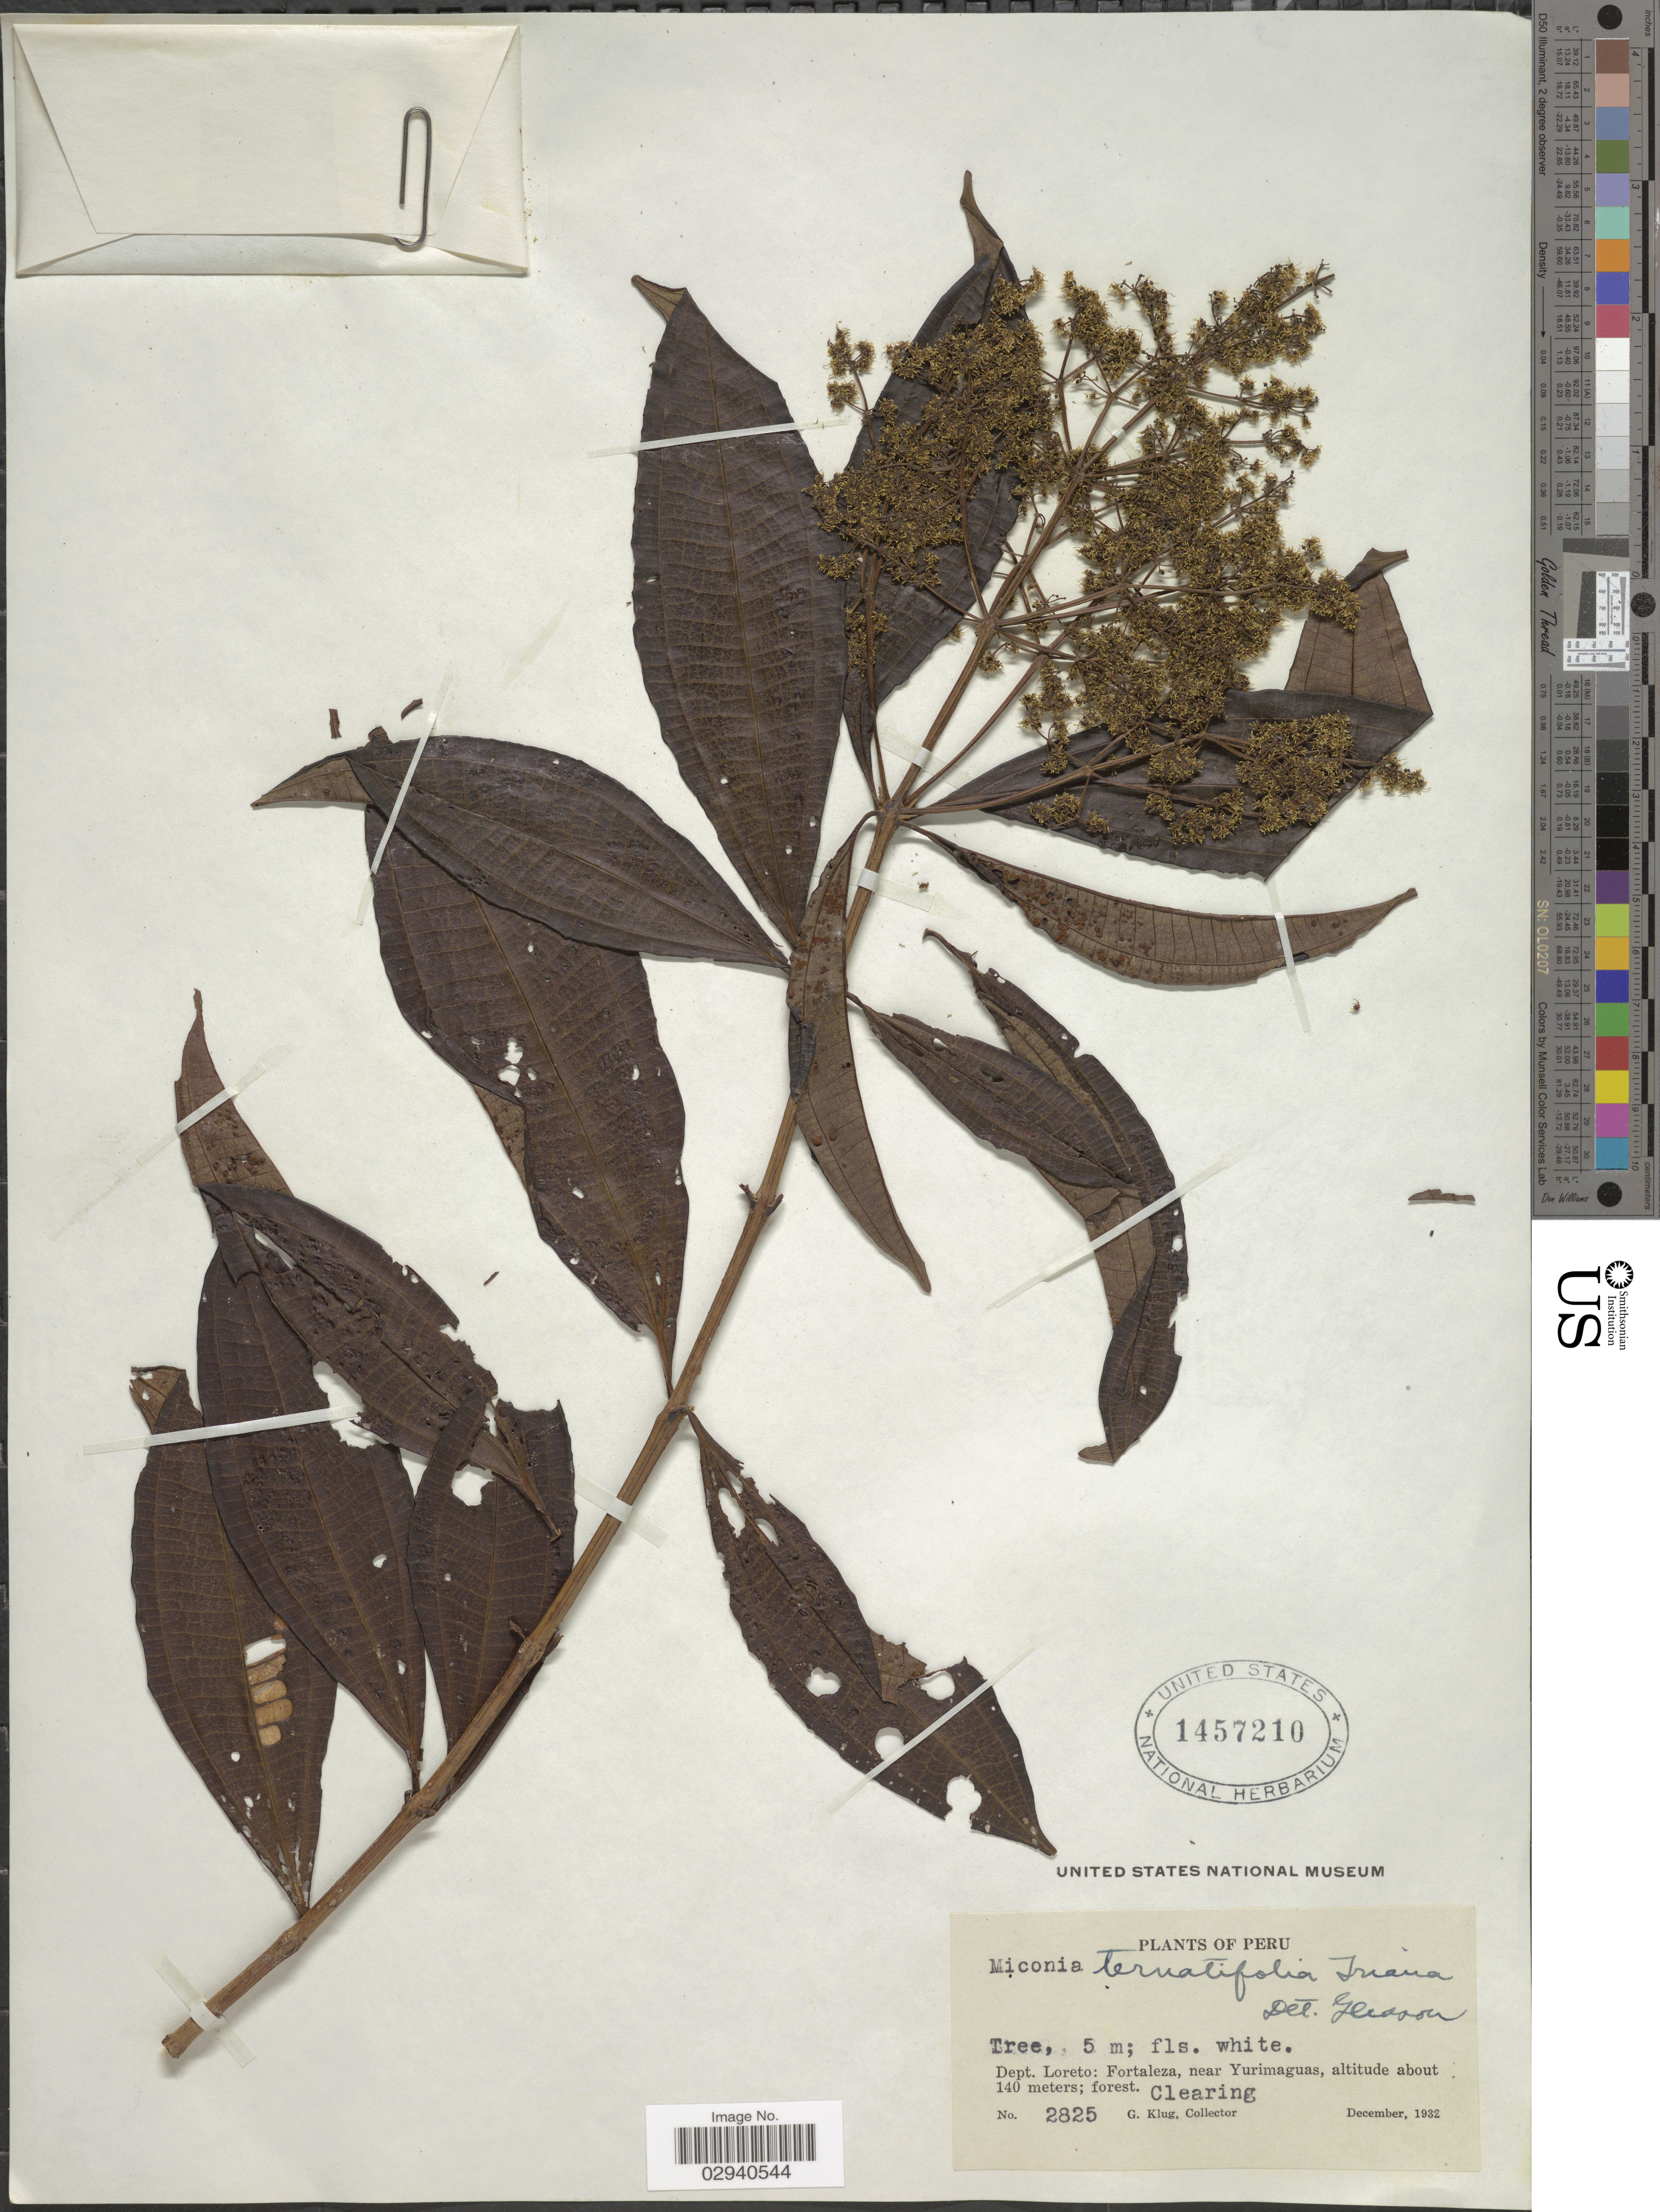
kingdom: Plantae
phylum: Tracheophyta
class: Magnoliopsida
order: Myrtales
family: Melastomataceae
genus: Miconia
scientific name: Miconia longifolia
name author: (Aubl.) DC.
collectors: G. Klug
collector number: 2825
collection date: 1932-12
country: Peru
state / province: Loreto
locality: Dept. Loreto: Fortaleza, near Yurimaguas. Clearing.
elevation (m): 140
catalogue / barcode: US 1457210